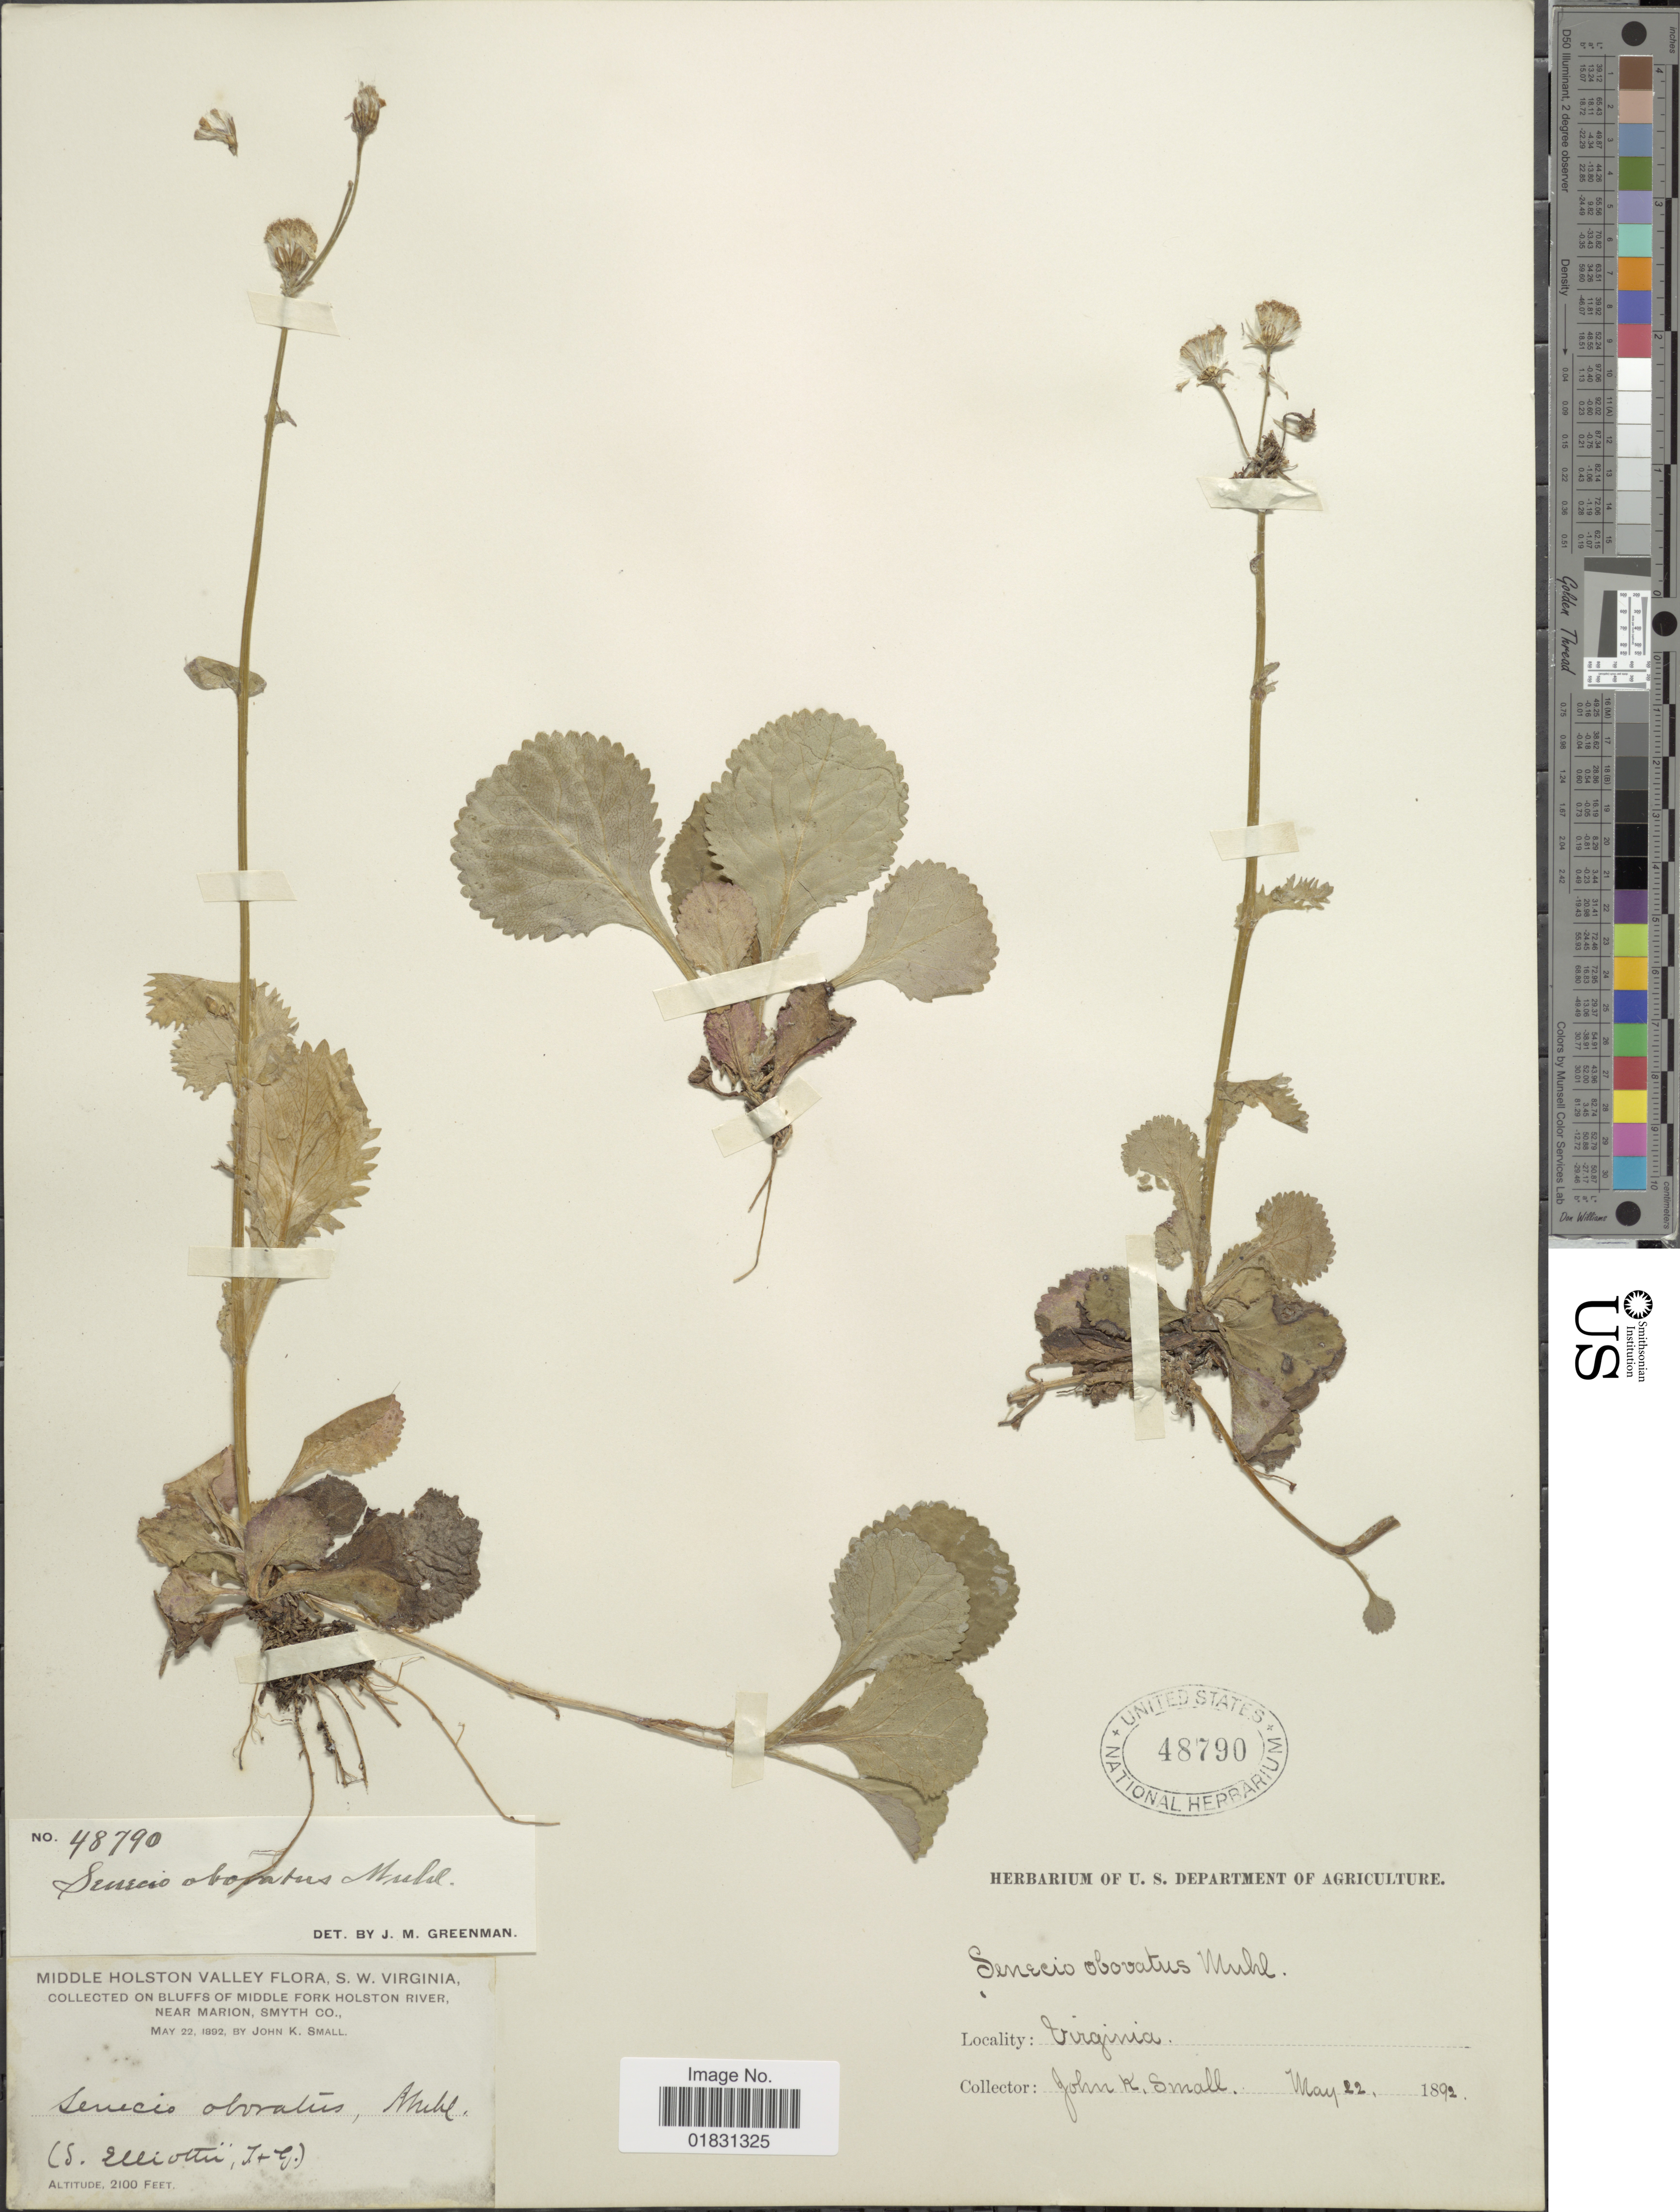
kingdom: Plantae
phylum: Tracheophyta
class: Magnoliopsida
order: Asterales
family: Asteraceae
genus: Packera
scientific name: Packera obovata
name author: (Muhl. ex Willd.) W.A. Weber & Á. Löve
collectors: J. K. Small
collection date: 1892-05-22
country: United States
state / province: Virginia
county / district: Smyth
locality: Middle Holston Valley, S.W. Virginia, on Bluffs of Middle Fork Holstone River, near Marion, Smyth Co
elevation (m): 640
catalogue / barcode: US 48790